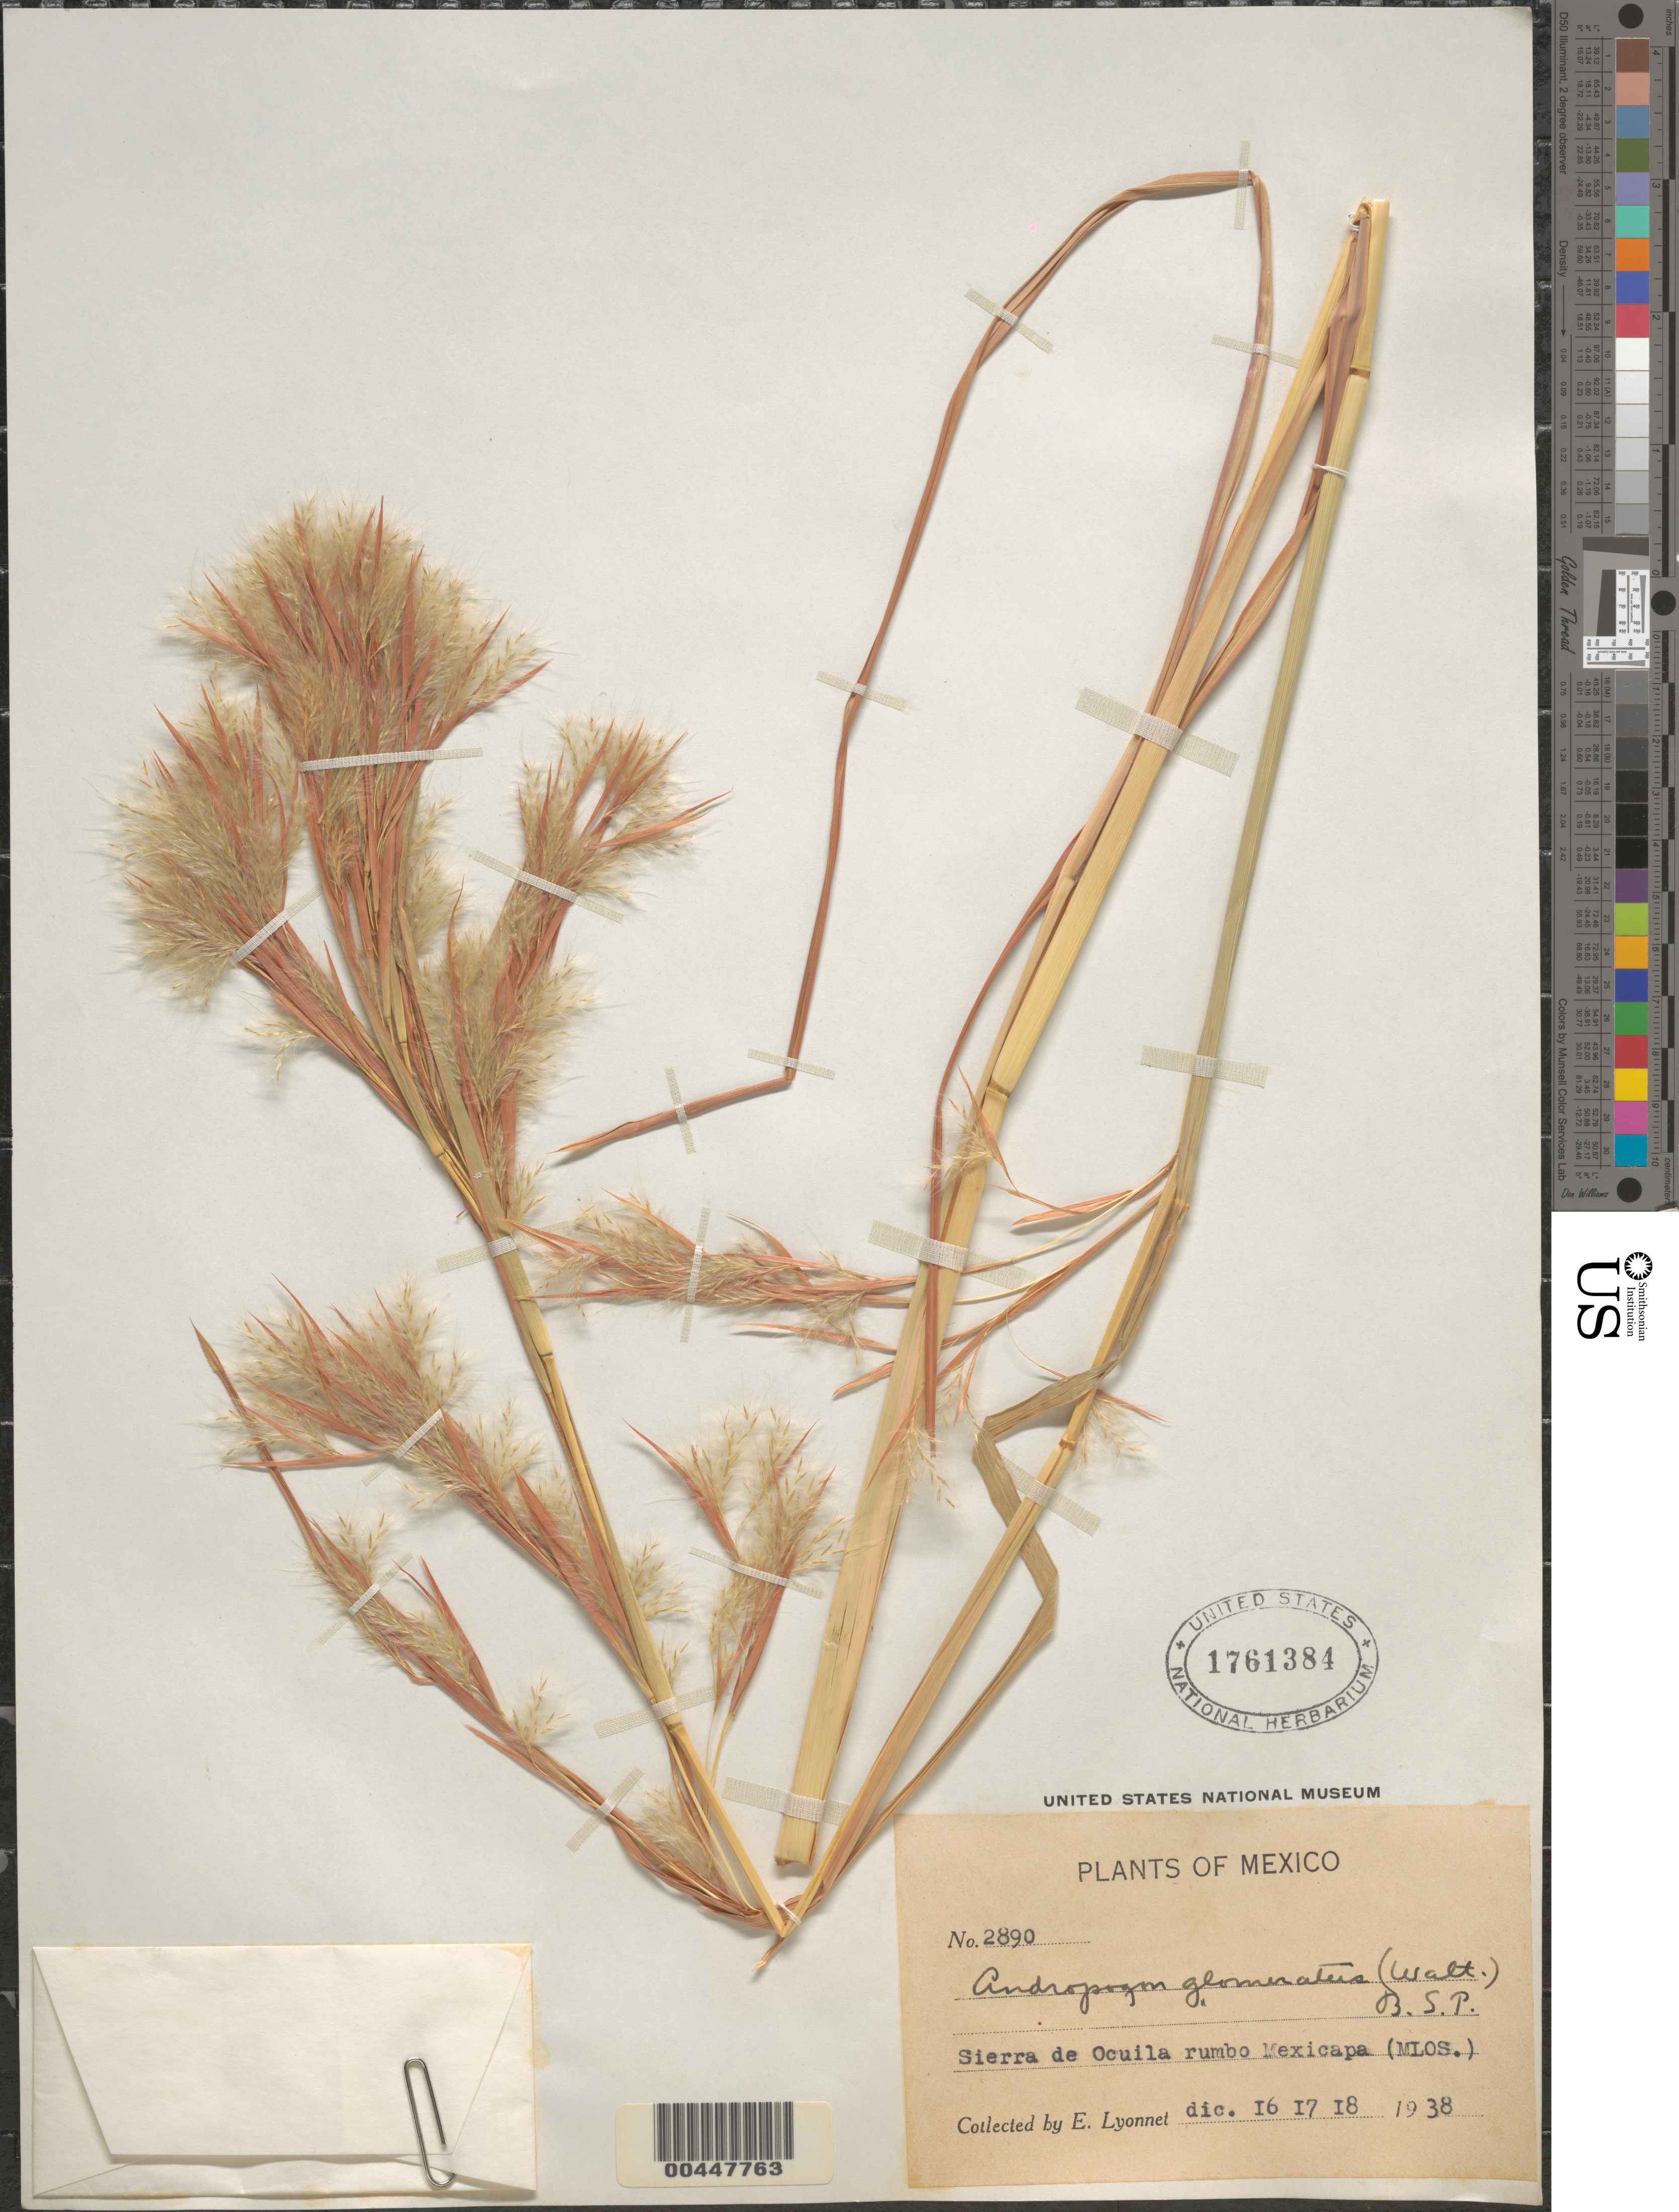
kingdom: Plantae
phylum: Tracheophyta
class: Liliopsida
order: Poales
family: Poaceae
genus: Andropogon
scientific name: Andropogon glomeratus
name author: (Walter) Britton, Stearns & Poggenb.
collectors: Bro. E. Lyonnet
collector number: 2890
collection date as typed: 16 Dec 1938 to 18 Dec 1938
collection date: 1938-12-16/1938-12-18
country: Mexico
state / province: Morelos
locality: Sierra de Ocuila rumbo Mexicapa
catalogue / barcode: US 1761384